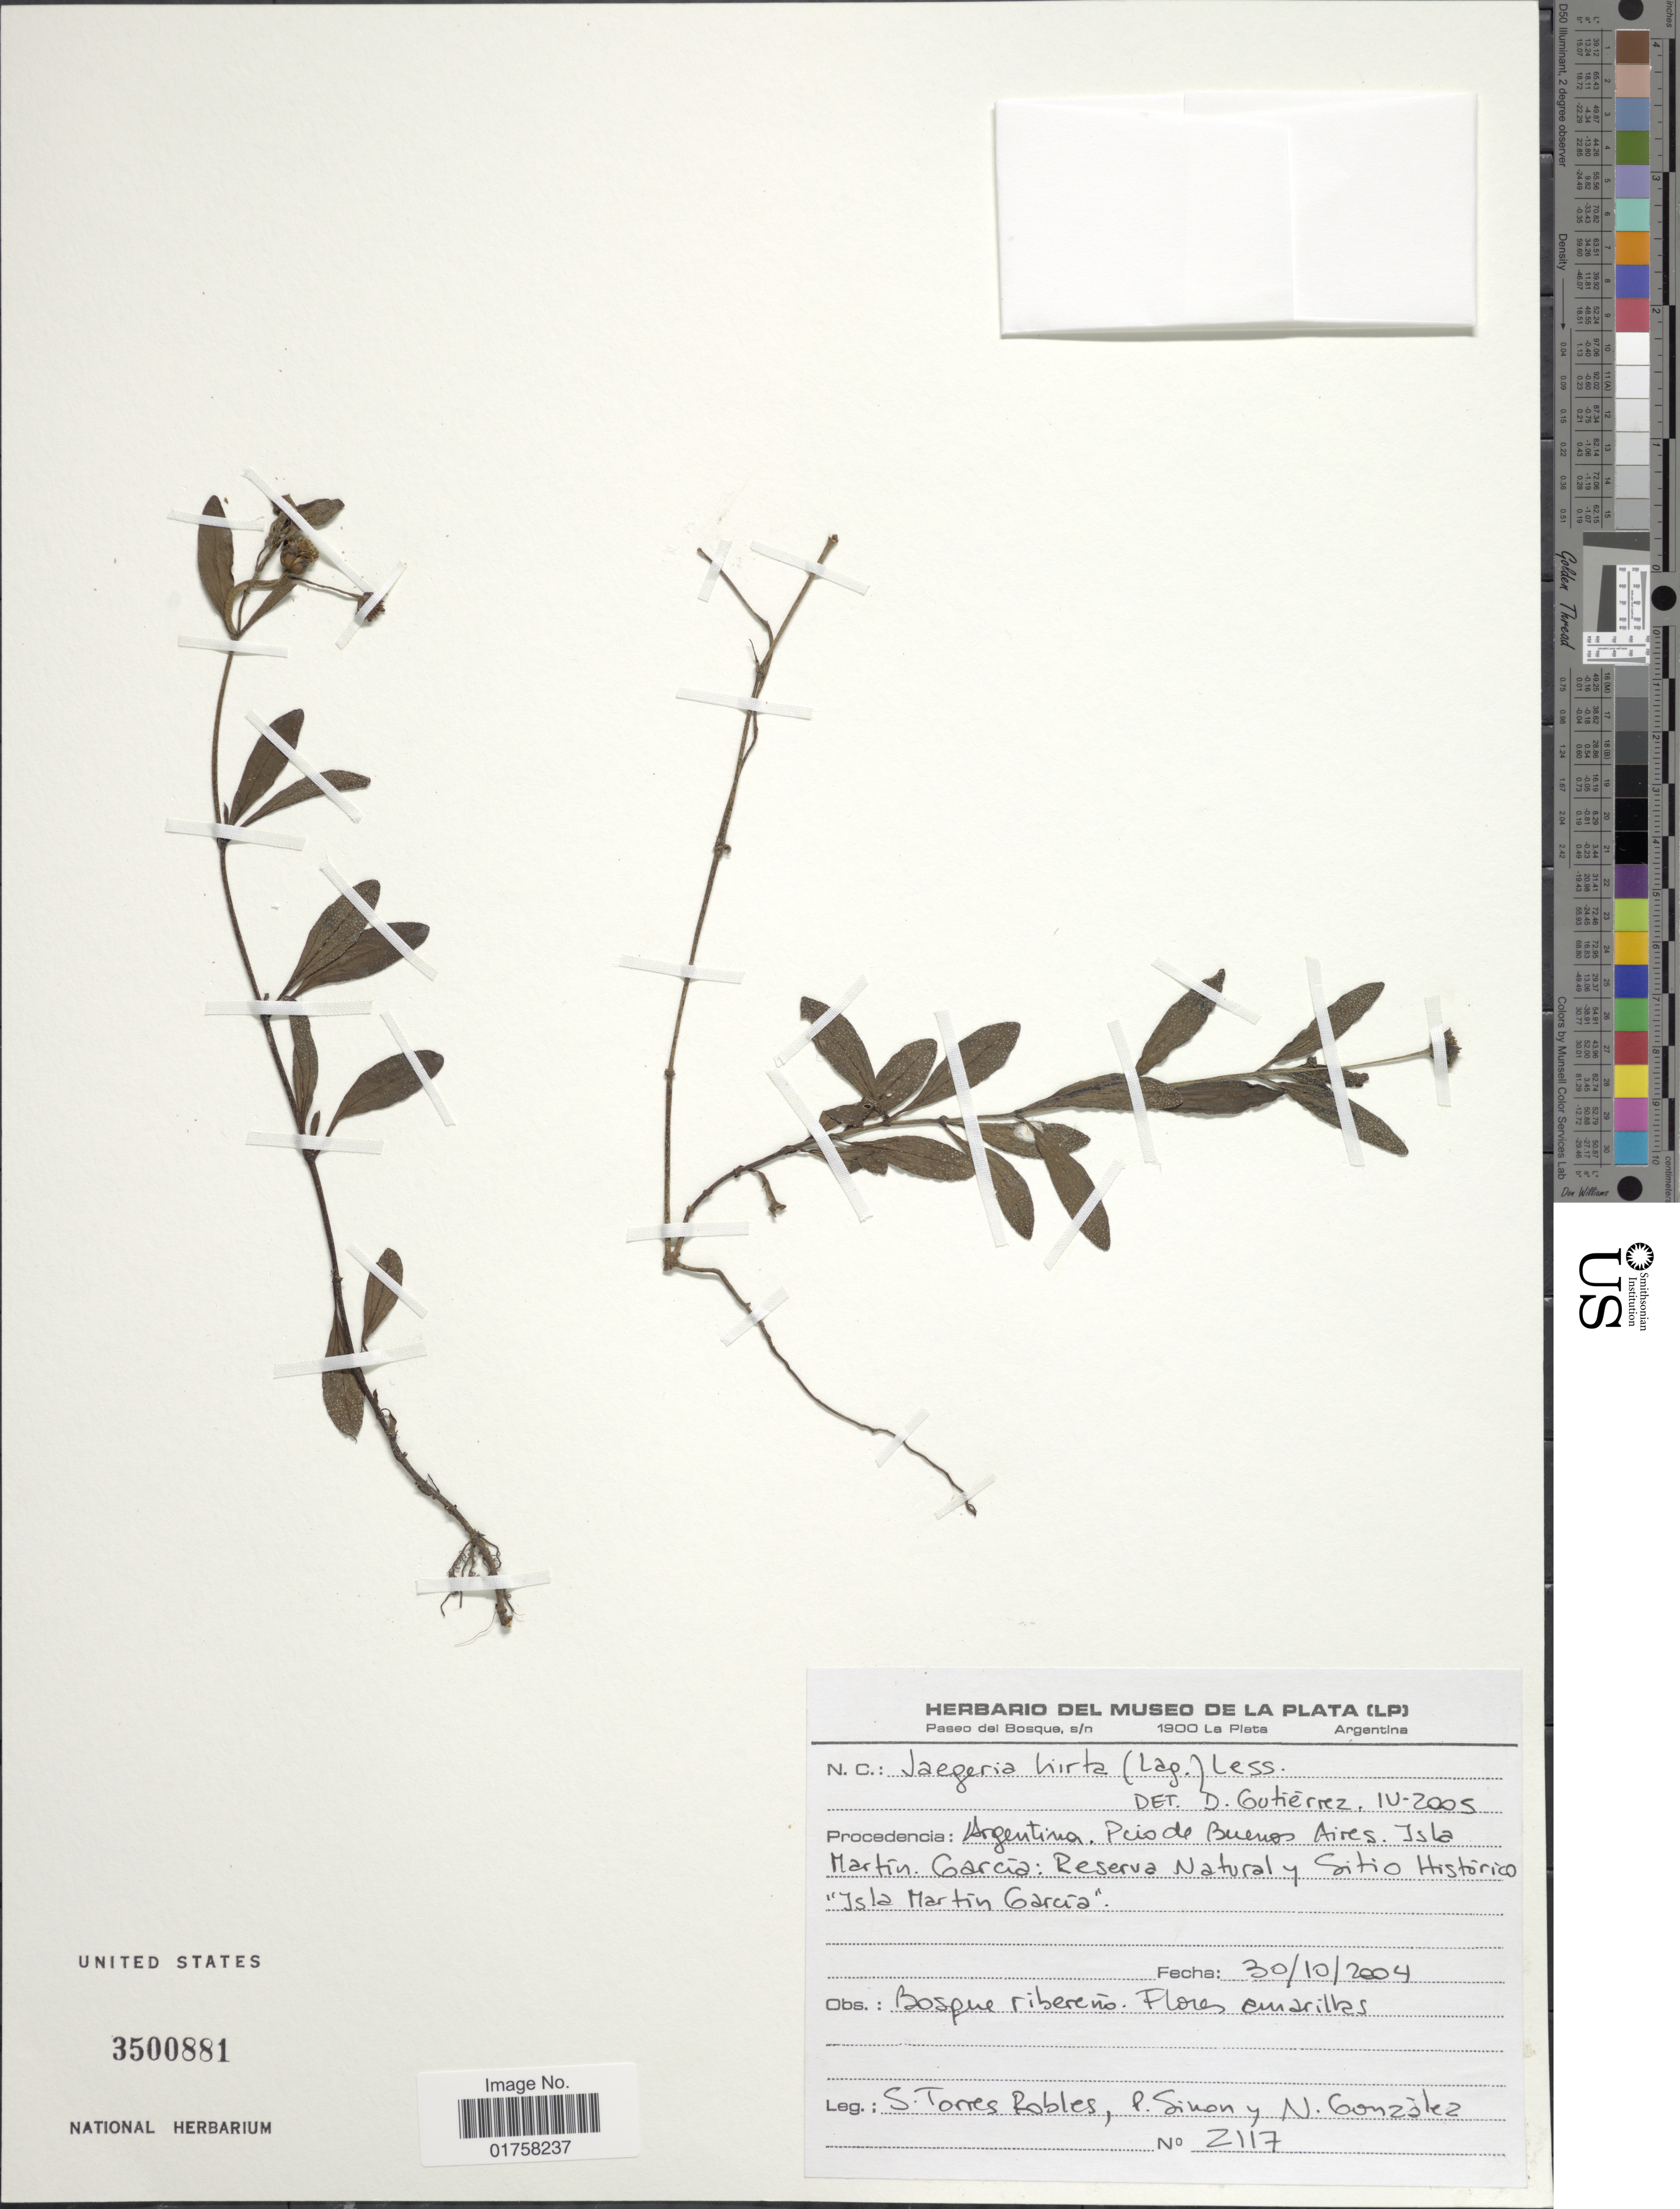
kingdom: Plantae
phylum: Tracheophyta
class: Magnoliopsida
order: Asterales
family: Asteraceae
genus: Jaegeria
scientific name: Jaegeria hirta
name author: (Lag.) Less.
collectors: S. Torres Robles, P. Simon & N. Gonzalez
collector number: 2117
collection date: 2004-10-30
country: Argentina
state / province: Buenos Aires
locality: Isla Martín, García: Reserva Natural y Sitio Historico, "Isla Martin Garcia"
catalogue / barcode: US 3500881